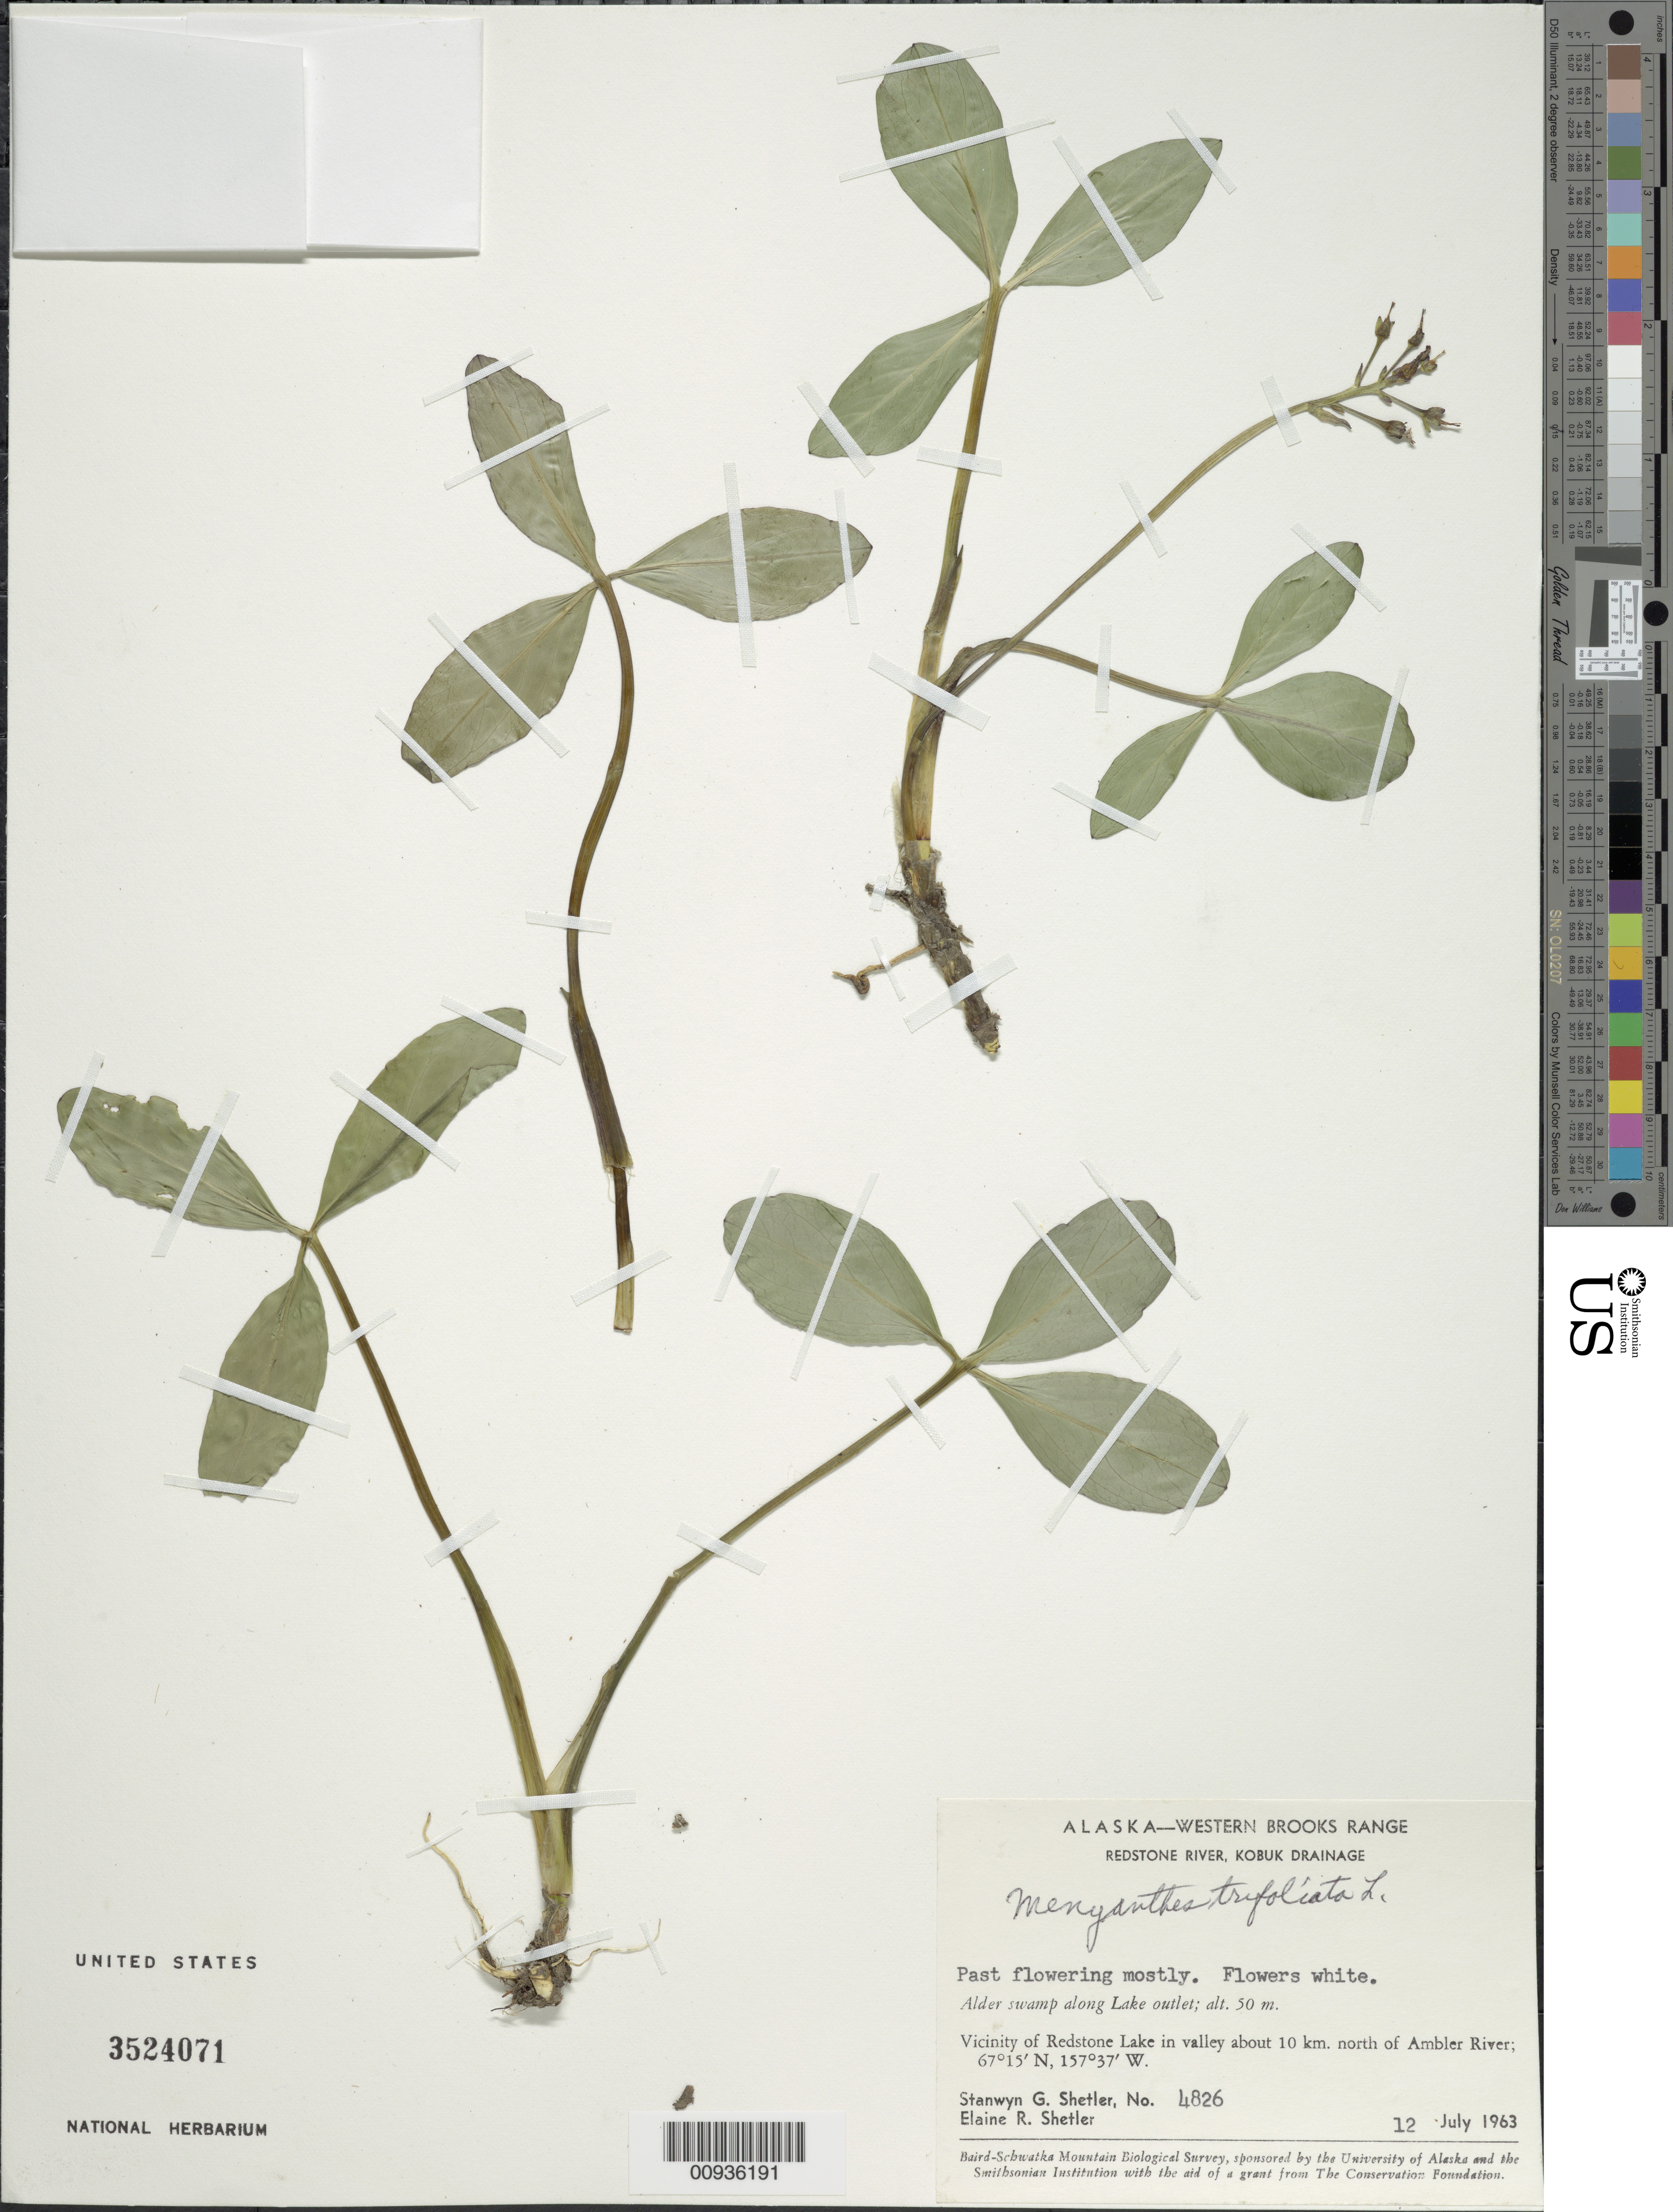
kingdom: Plantae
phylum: Tracheophyta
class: Magnoliopsida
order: Asterales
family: Menyanthaceae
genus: Menyanthes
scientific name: Menyanthes trifoliata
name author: L.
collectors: S. Shetler & E. R. Shetler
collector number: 4826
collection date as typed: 12 Jul 1963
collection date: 1963-07-12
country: United States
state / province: Alaska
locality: Vicinity of Redstone Lake in valley about 10 km. north of Ambler River. Western Brooks Range, Redstone River, Kobuk Drainage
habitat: Alder swamp along Lake outlet.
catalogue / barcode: US 3524071